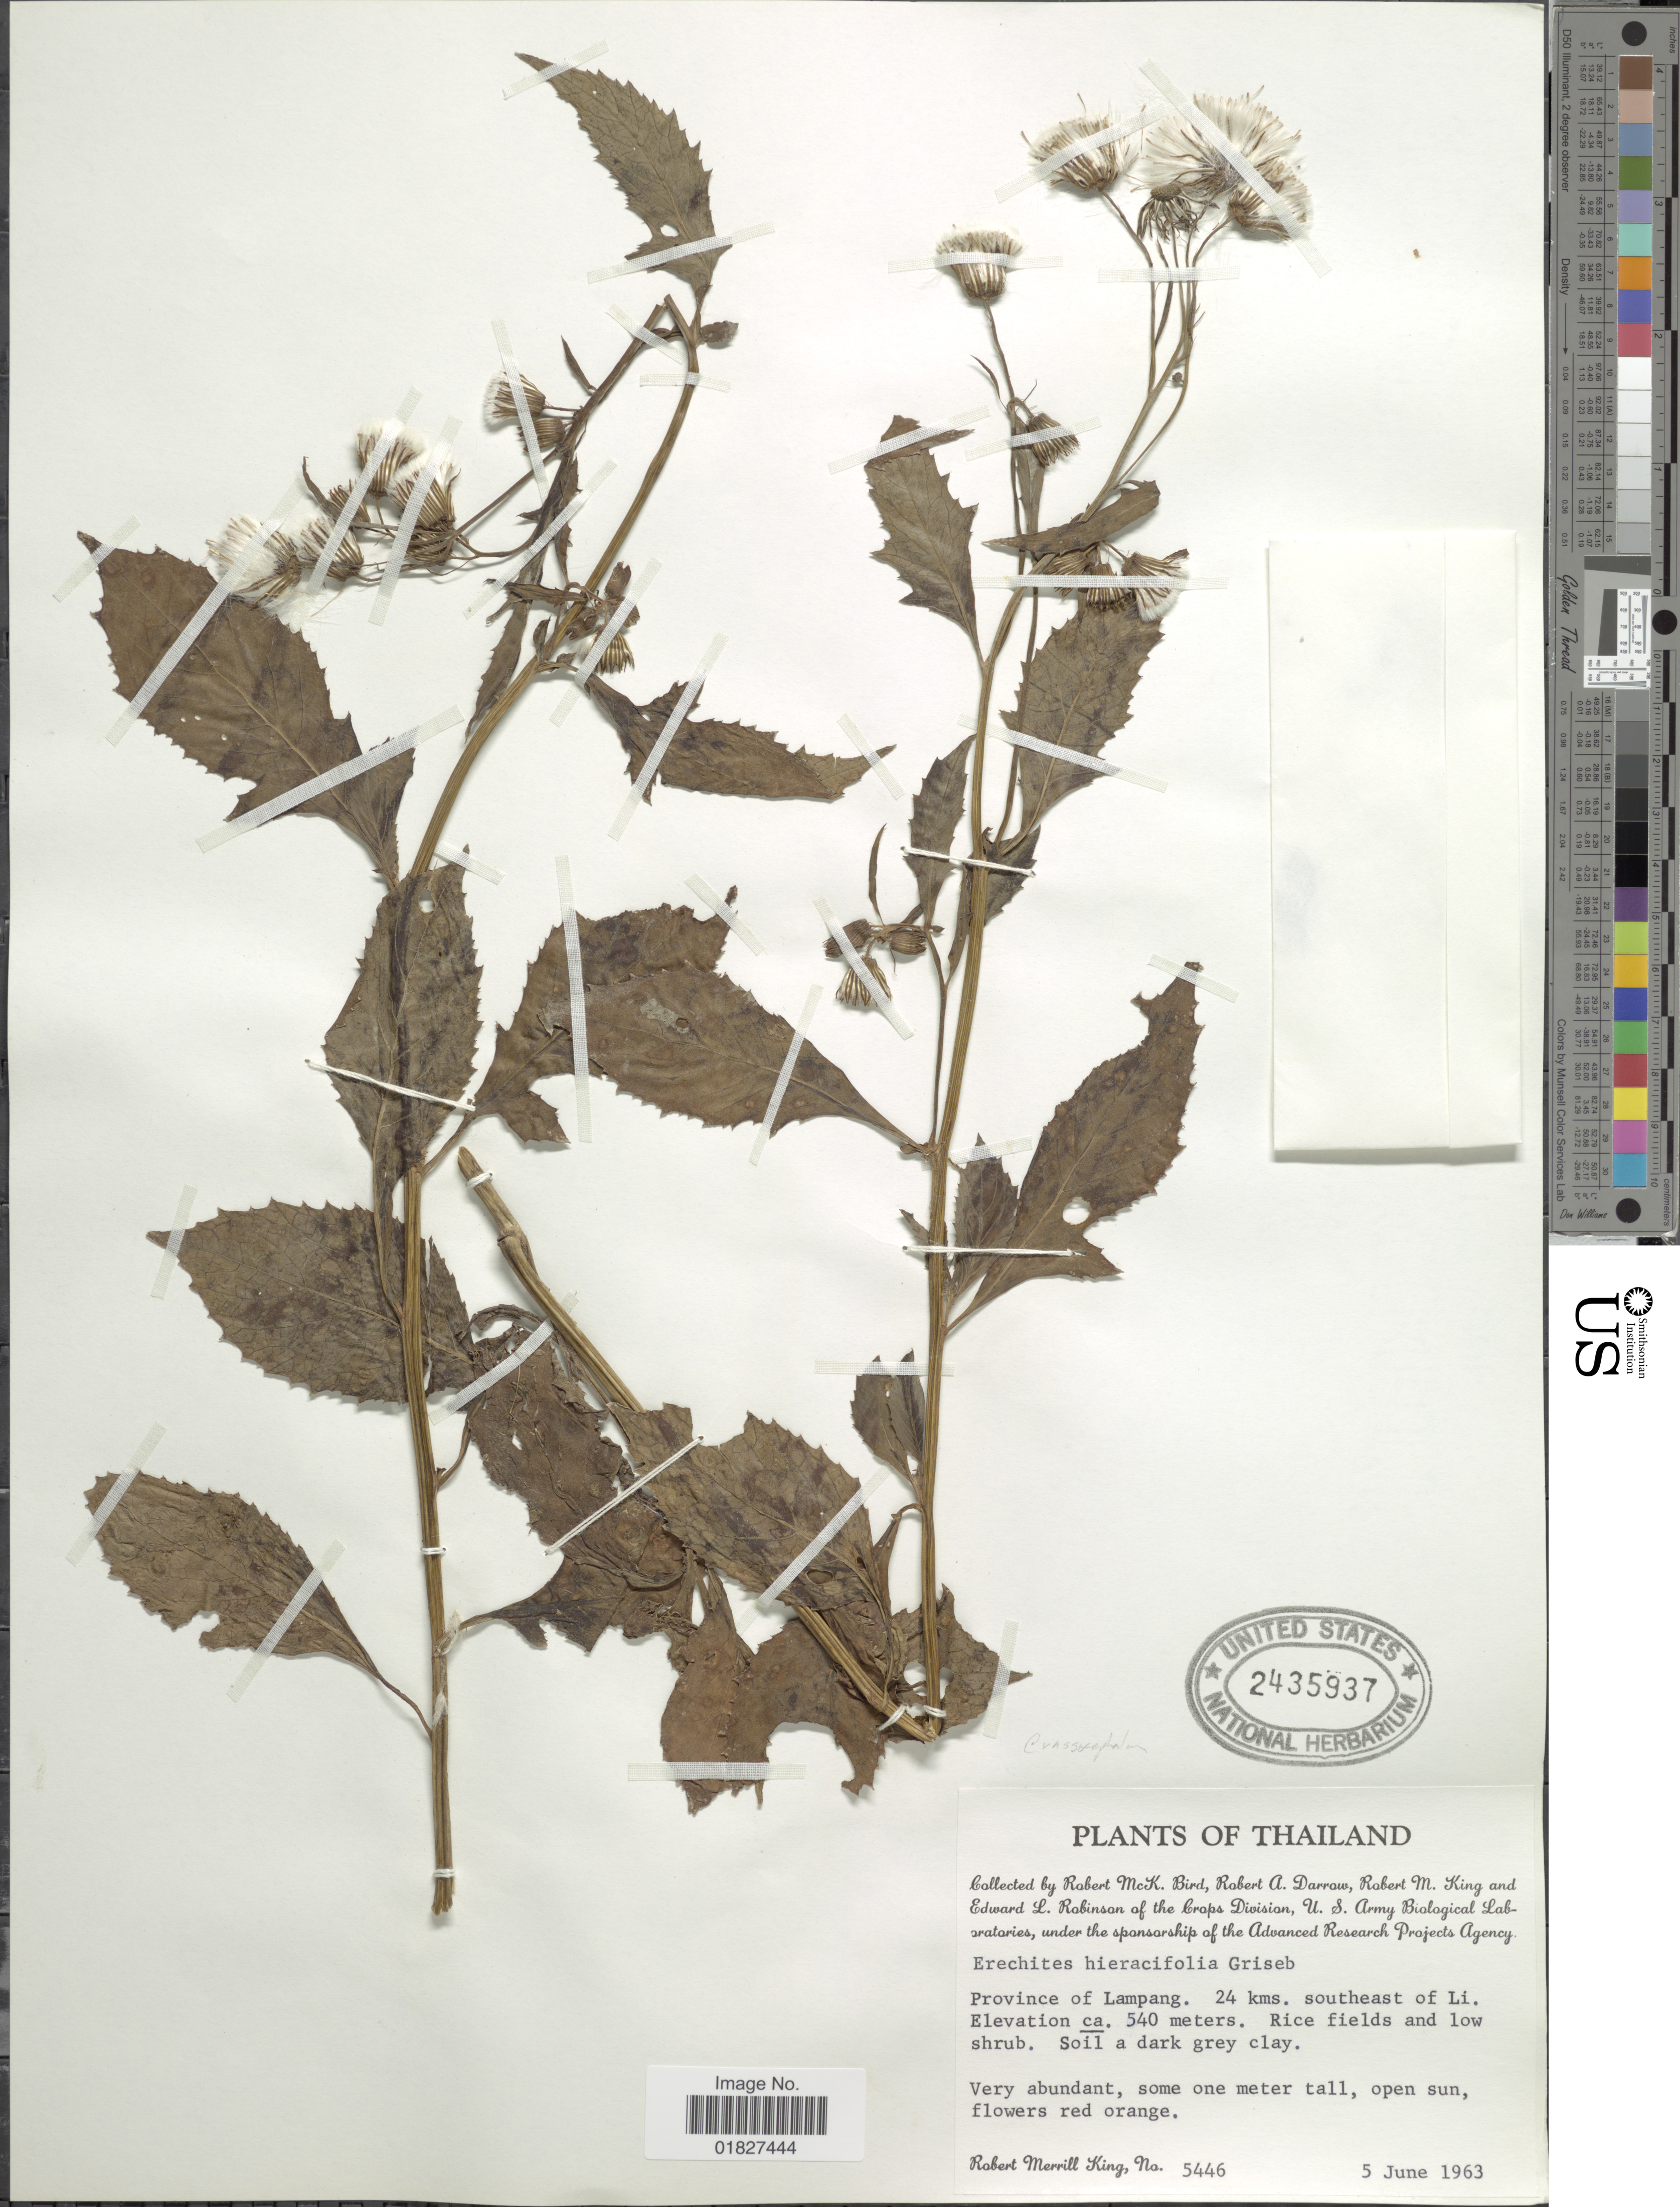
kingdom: Plantae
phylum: Tracheophyta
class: Magnoliopsida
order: Asterales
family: Asteraceae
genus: Crassocephalum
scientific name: Crassocephalum crepidioides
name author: (Benth.) S. Moore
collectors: R. M. King, R. M. Bird, R. A. Darrow & E. L. Robinson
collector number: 5446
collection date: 1963-06-05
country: Thailand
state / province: Lampang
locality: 24 kms southeast of Li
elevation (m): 540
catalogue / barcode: US 2435937